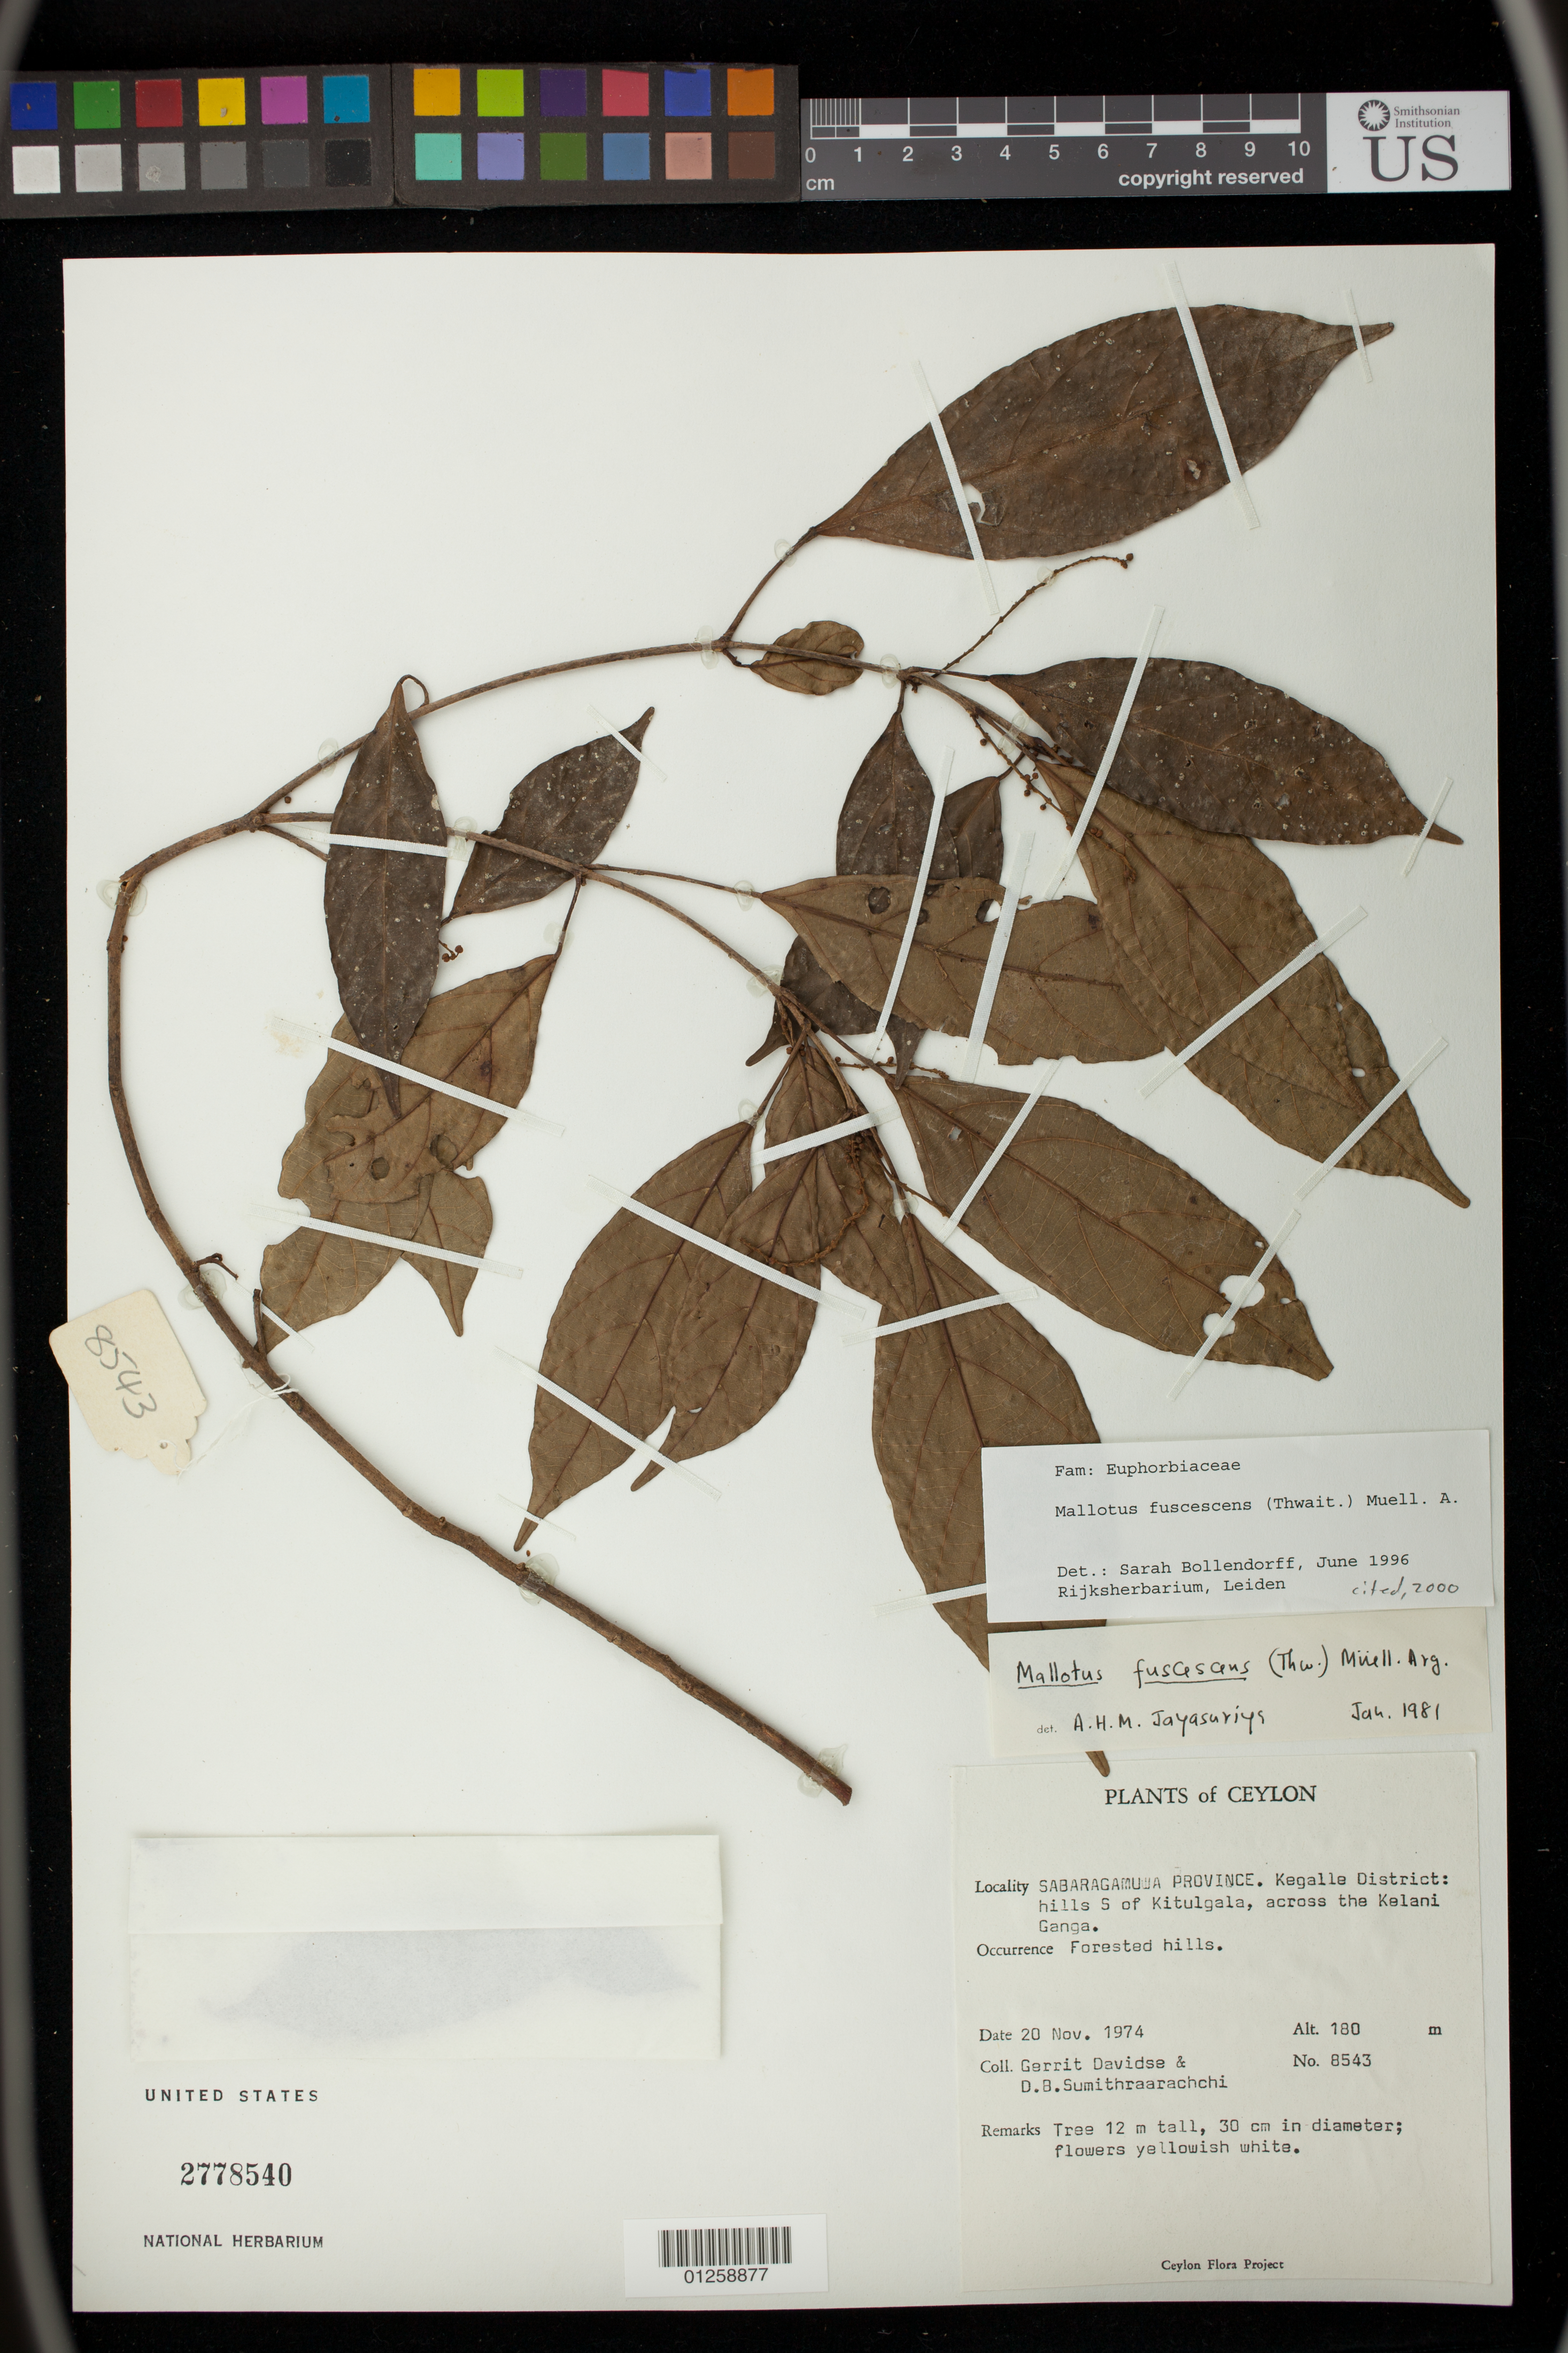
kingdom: Plantae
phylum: Tracheophyta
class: Magnoliopsida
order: Malpighiales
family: Euphorbiaceae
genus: Mallotus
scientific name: Mallotus fuscescens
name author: (Thwaites) Müll. Arg.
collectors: G. Davidse & D. B. Sumithraarachchi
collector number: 8543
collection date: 1974-11-20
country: Sri Lanka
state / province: Sabaragamuwa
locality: Kegalle District: hells S of Kitulgala, across the Kelani Ganga. Forested hills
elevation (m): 180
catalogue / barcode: US 2778540